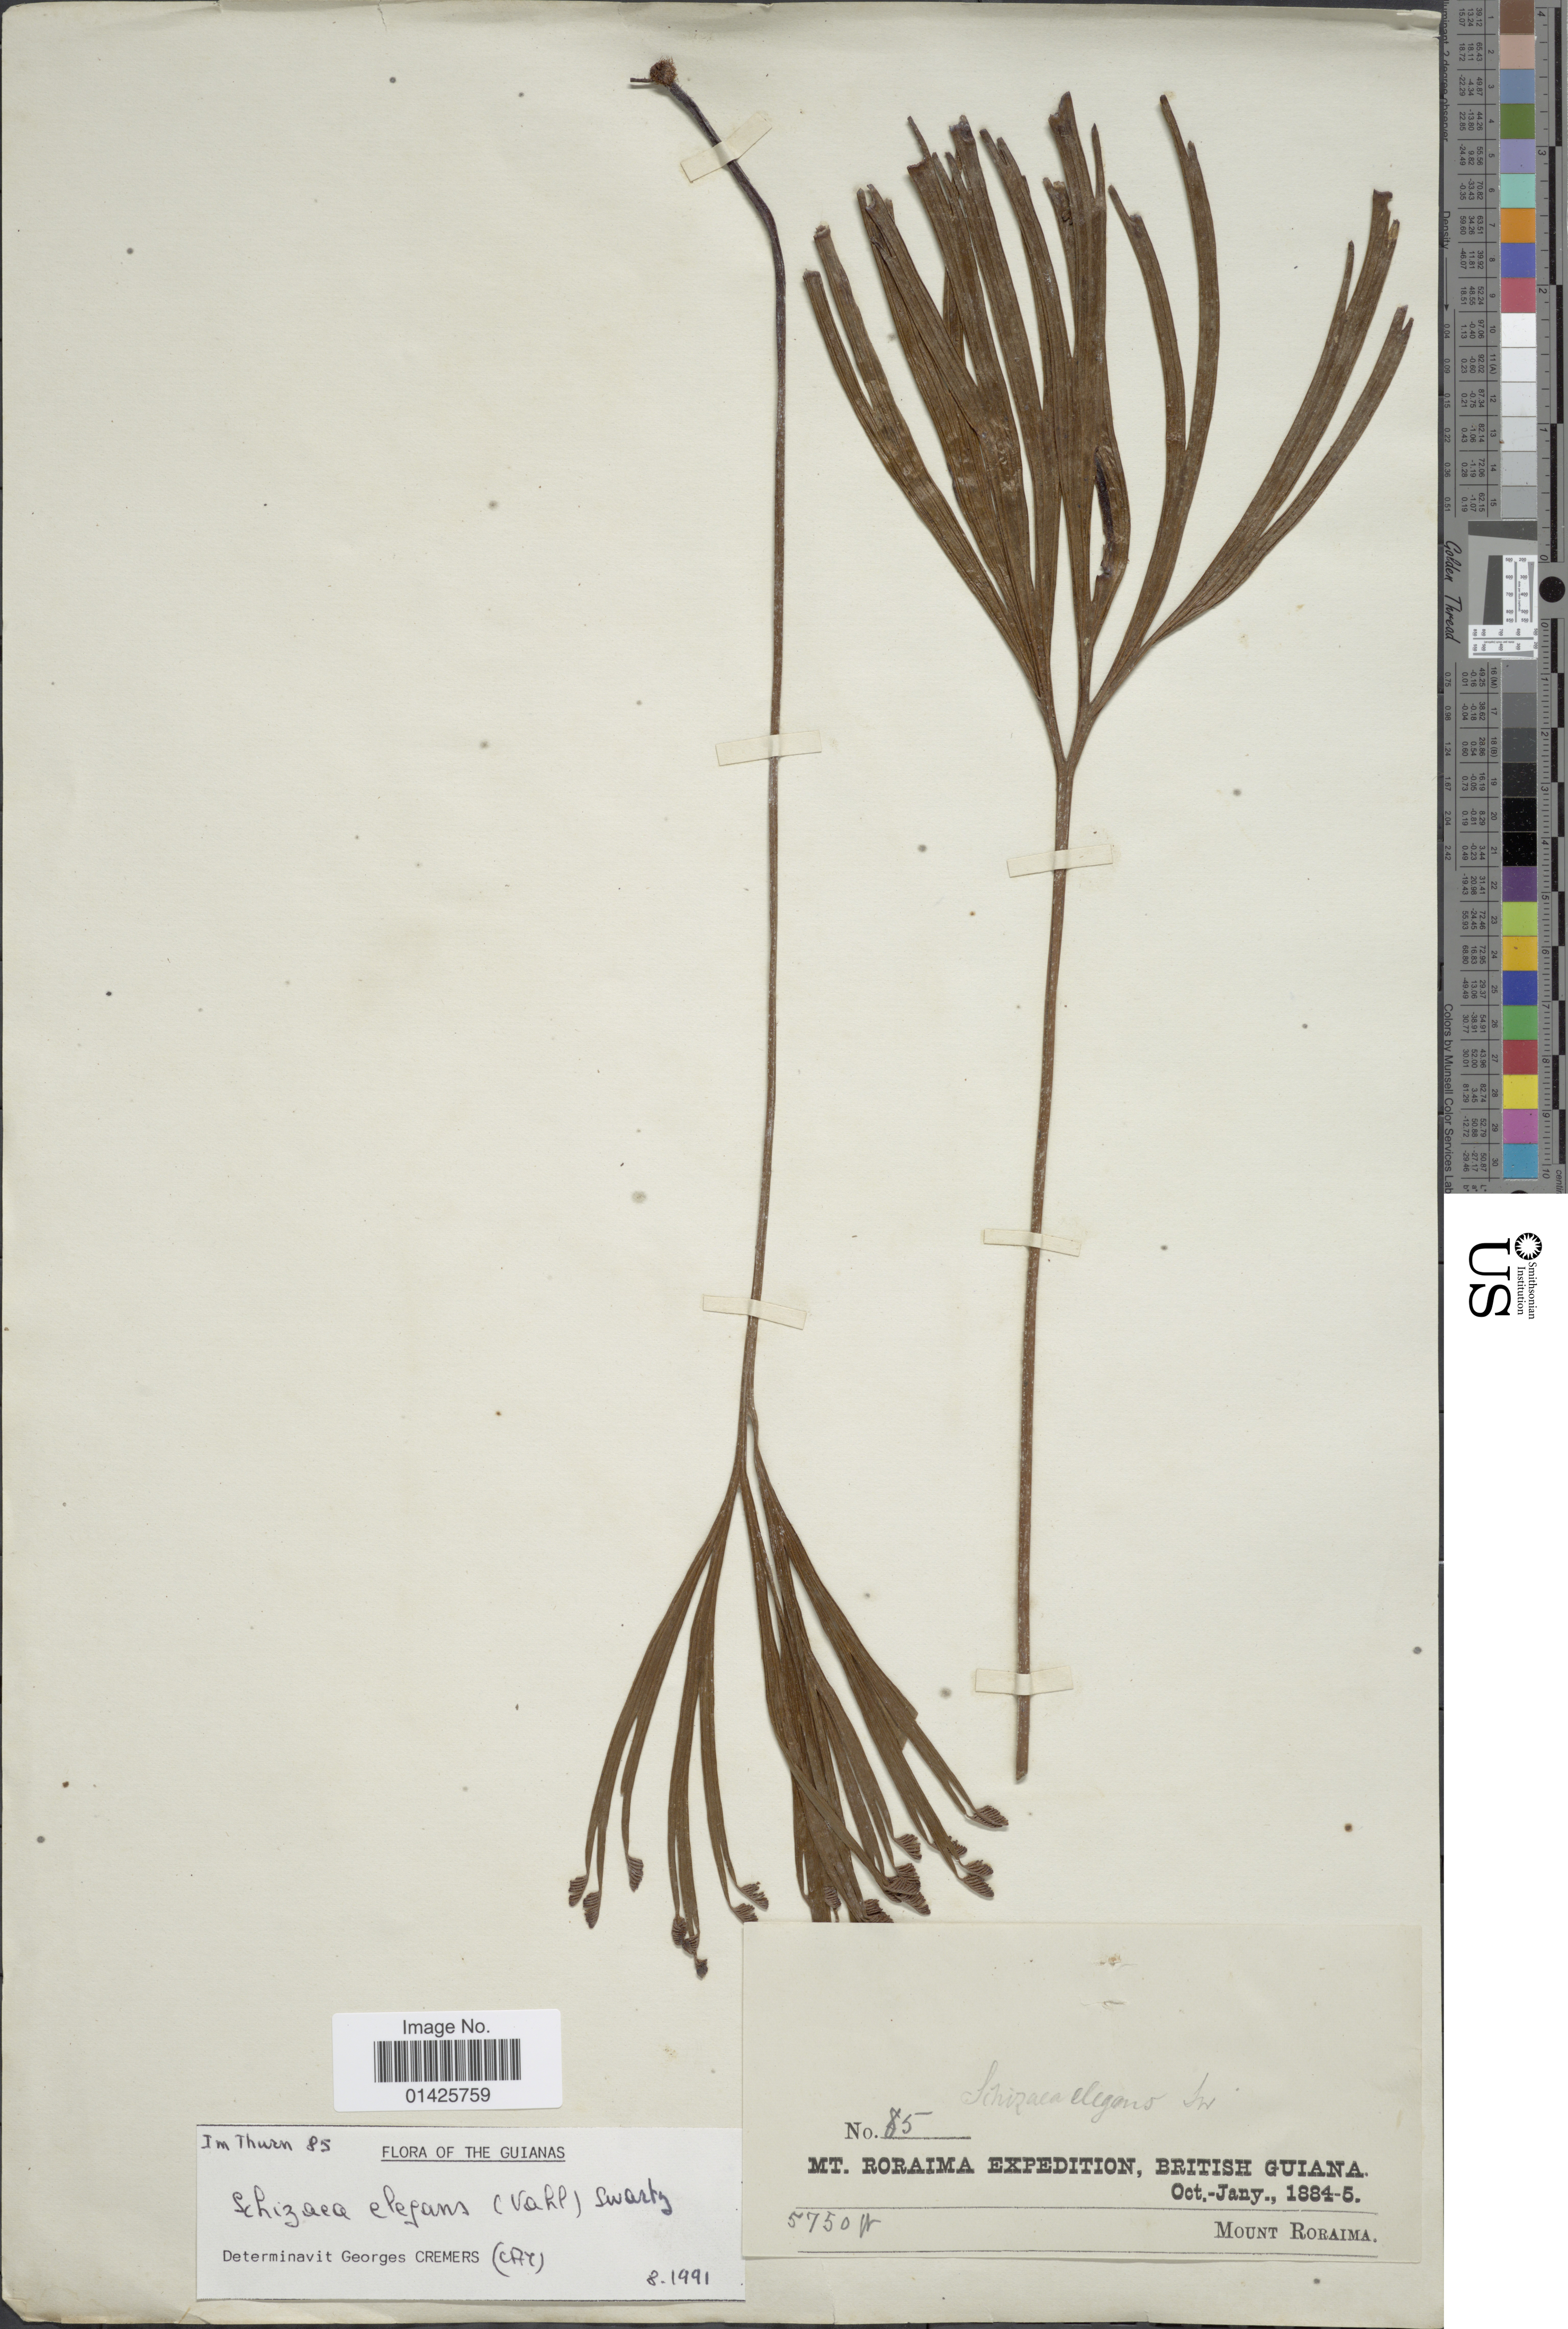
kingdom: Plantae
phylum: Tracheophyta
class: Polypodiopsida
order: Schizaeales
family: Schizaeaceae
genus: Schizaea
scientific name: Schizaea elegans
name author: (Vahl) Sw.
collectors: Mt. Roraima Expedition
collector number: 85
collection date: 1884-10/1885-01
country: Guyana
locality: Mount Roraima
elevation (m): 1753